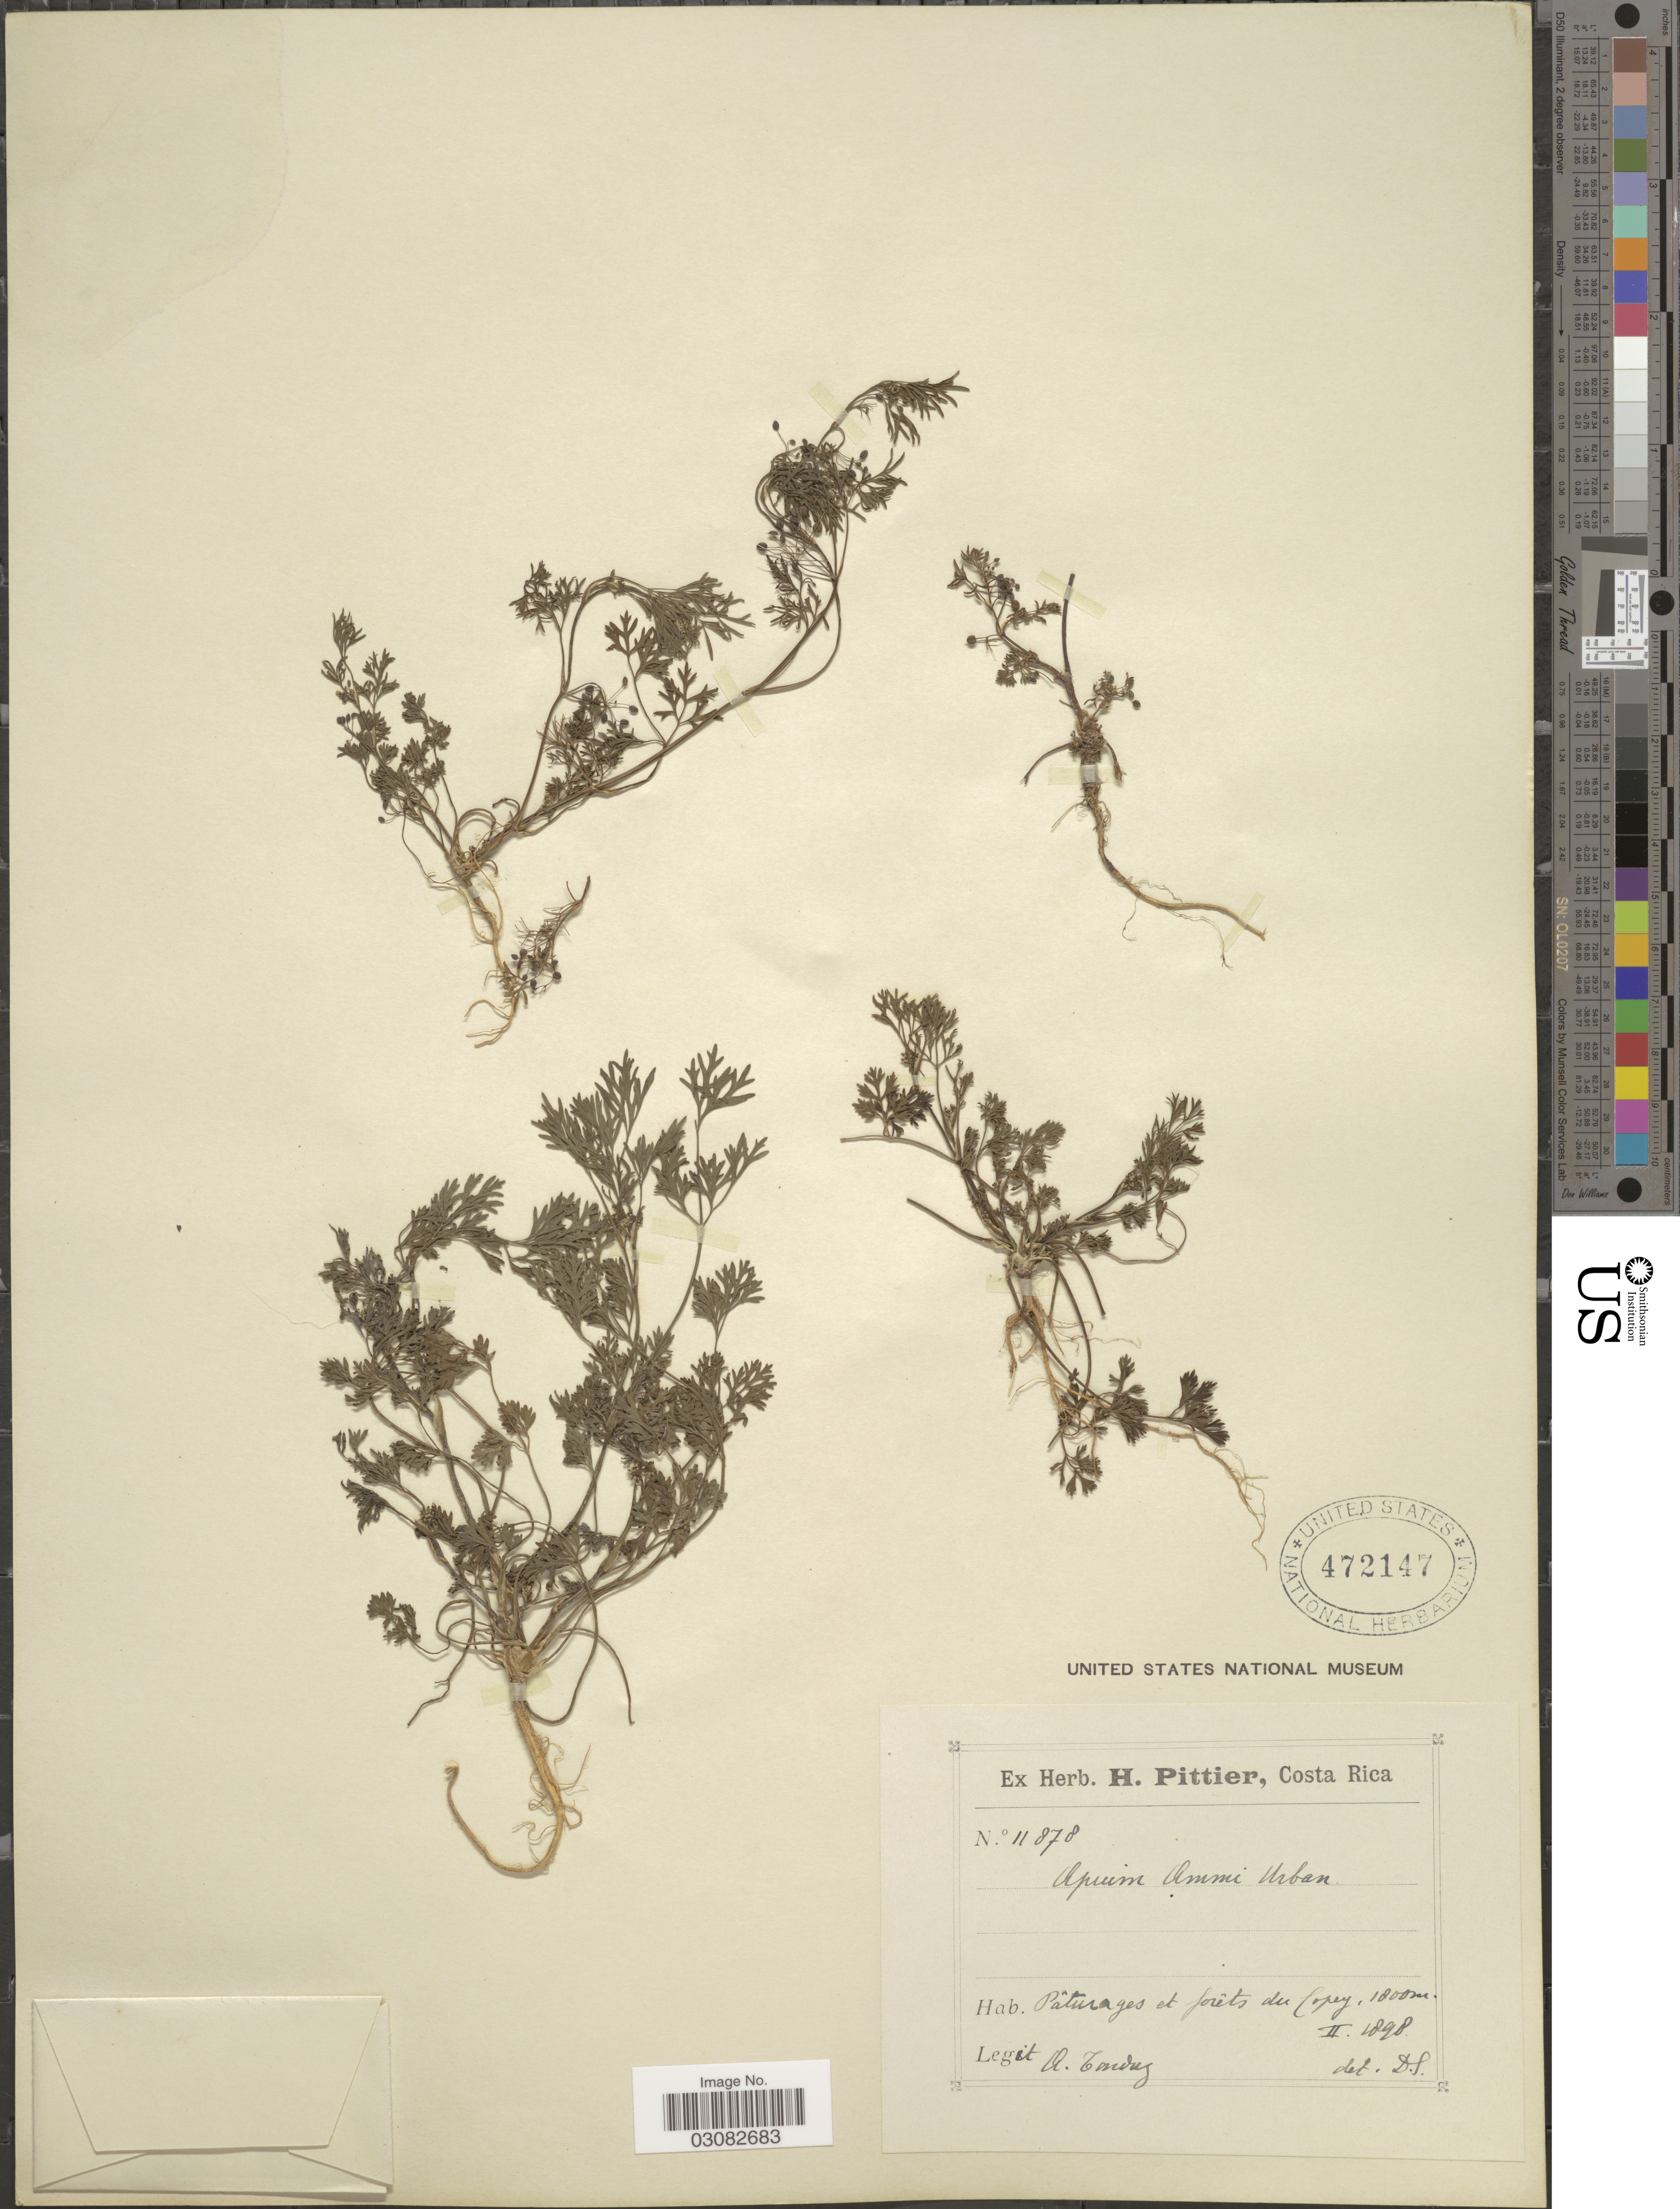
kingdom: Plantae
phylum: Tracheophyta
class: Magnoliopsida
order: Apiales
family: Apiaceae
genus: Apium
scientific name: Apium ammi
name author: (Jacq.) Urb.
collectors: A. Tonduz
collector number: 11878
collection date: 1898-02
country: Costa Rica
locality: Pâturages et forêts du Copey.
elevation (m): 1800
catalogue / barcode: US 472147